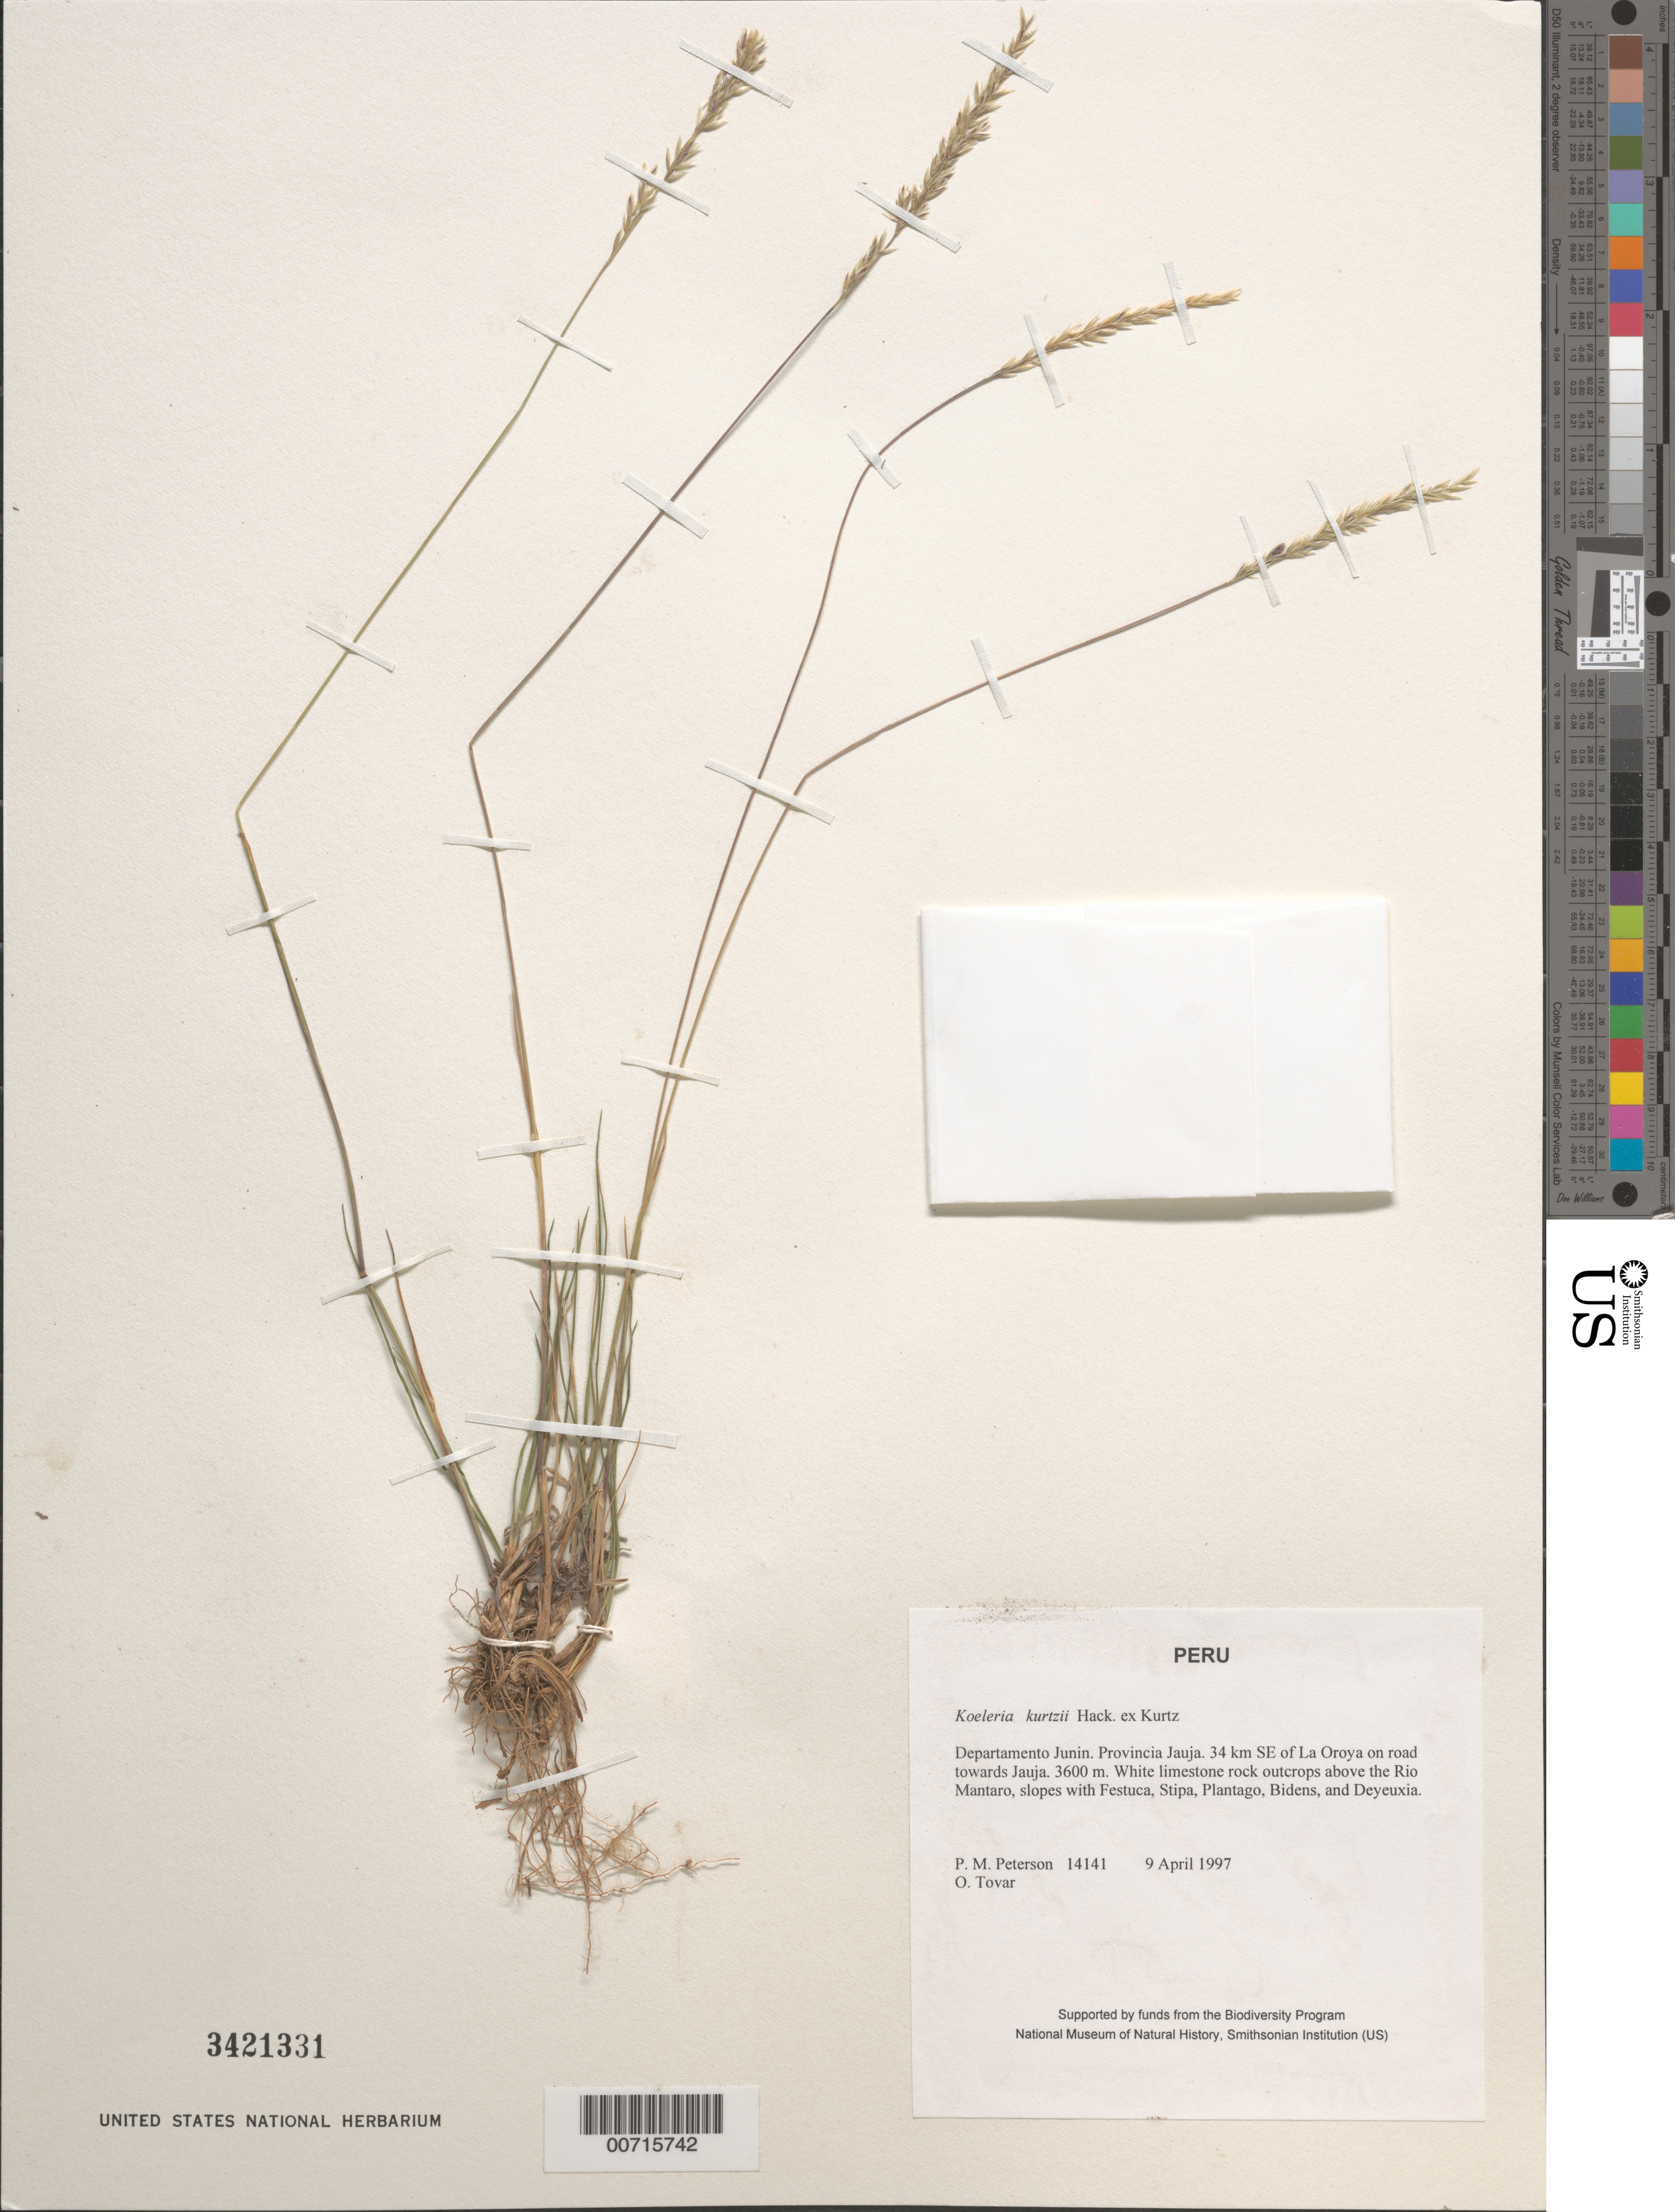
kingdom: Plantae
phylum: Tracheophyta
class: Liliopsida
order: Poales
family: Poaceae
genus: Koeleria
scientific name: Koeleria kurtzii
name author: Hack. ex Kurtz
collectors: P. M. Peterson & Ó. Tovar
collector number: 14141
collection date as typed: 09 Apr 1997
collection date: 1997-04-09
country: Peru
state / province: Junín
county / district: Jauja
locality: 34 km SE of La Oroya on road towards Jauja.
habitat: White limestone rock outcrops above the Rio Mantaro, slopes with Festuca, Stipa, Plantago, Bidens, and Deyeuxia.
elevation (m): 3600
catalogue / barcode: US 3421331